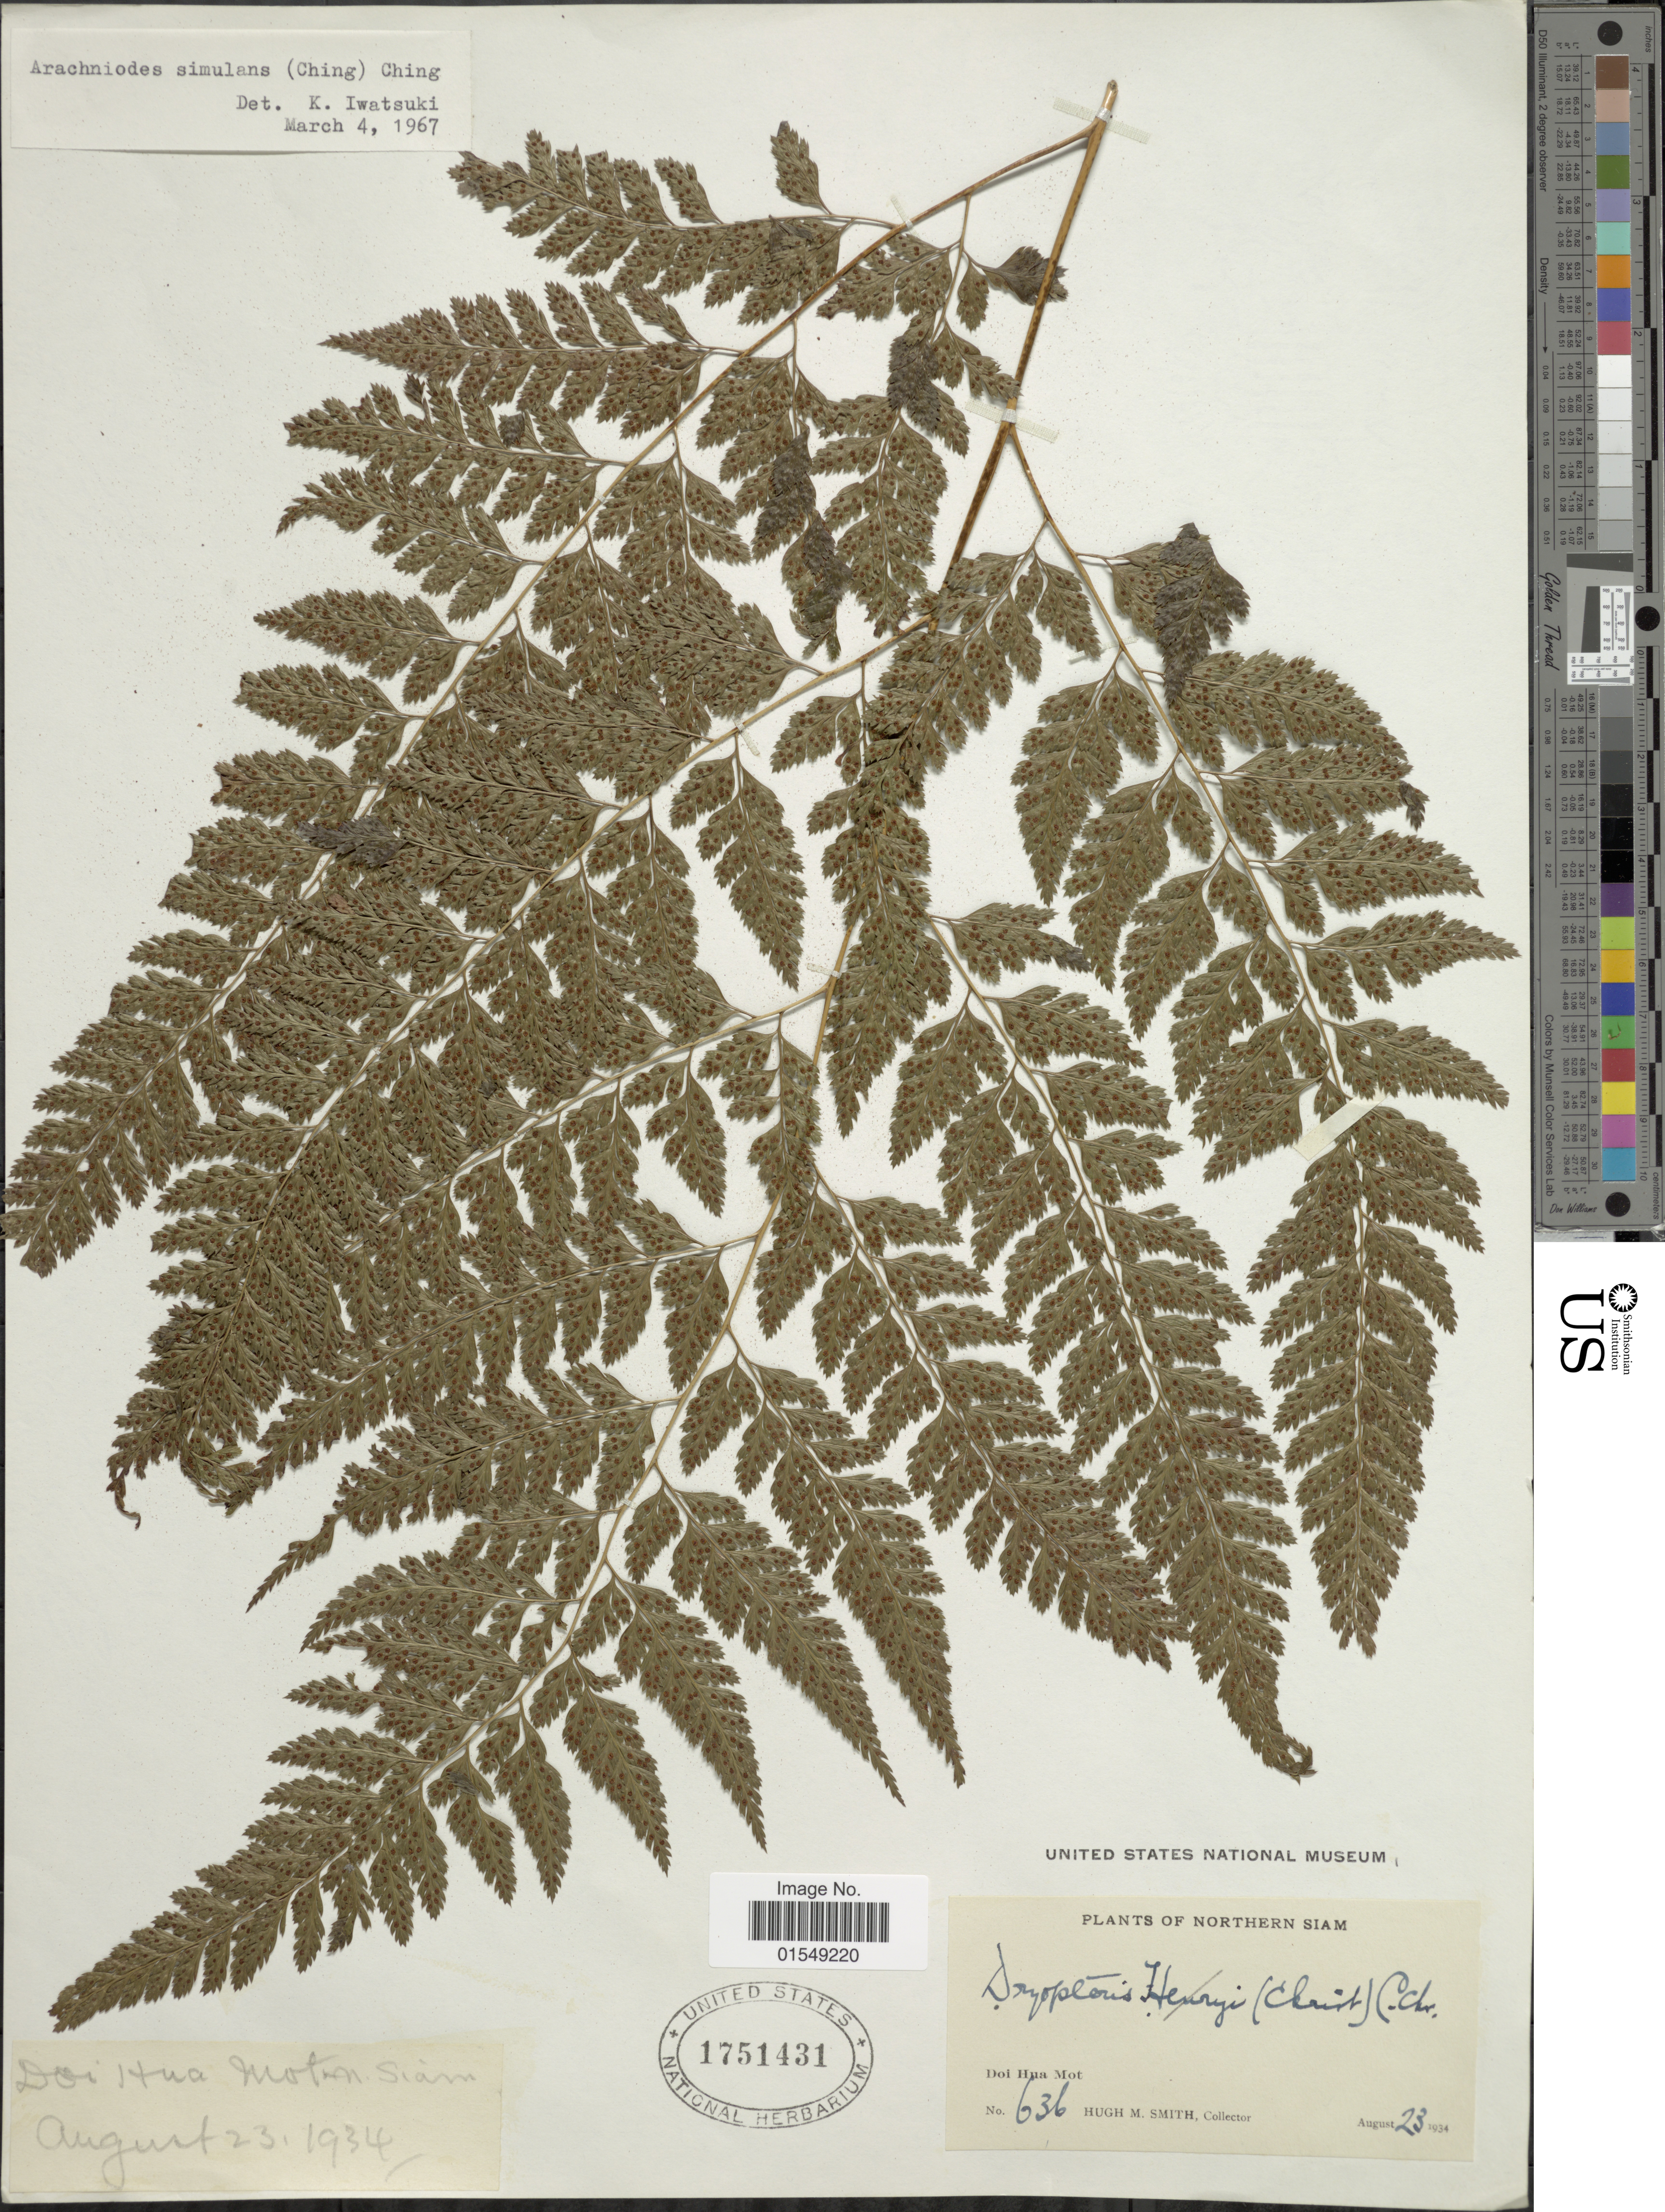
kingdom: Plantae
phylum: Tracheophyta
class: Polypodiopsida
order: Polypodiales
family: Dryopteridaceae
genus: Arachniodes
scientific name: Arachniodes simulans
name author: (Ching) Ching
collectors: H. M. Smith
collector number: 636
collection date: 1934-08-23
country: Thailand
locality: Northern Siam, Doi Hua Mot, N. Siam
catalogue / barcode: US 1751431